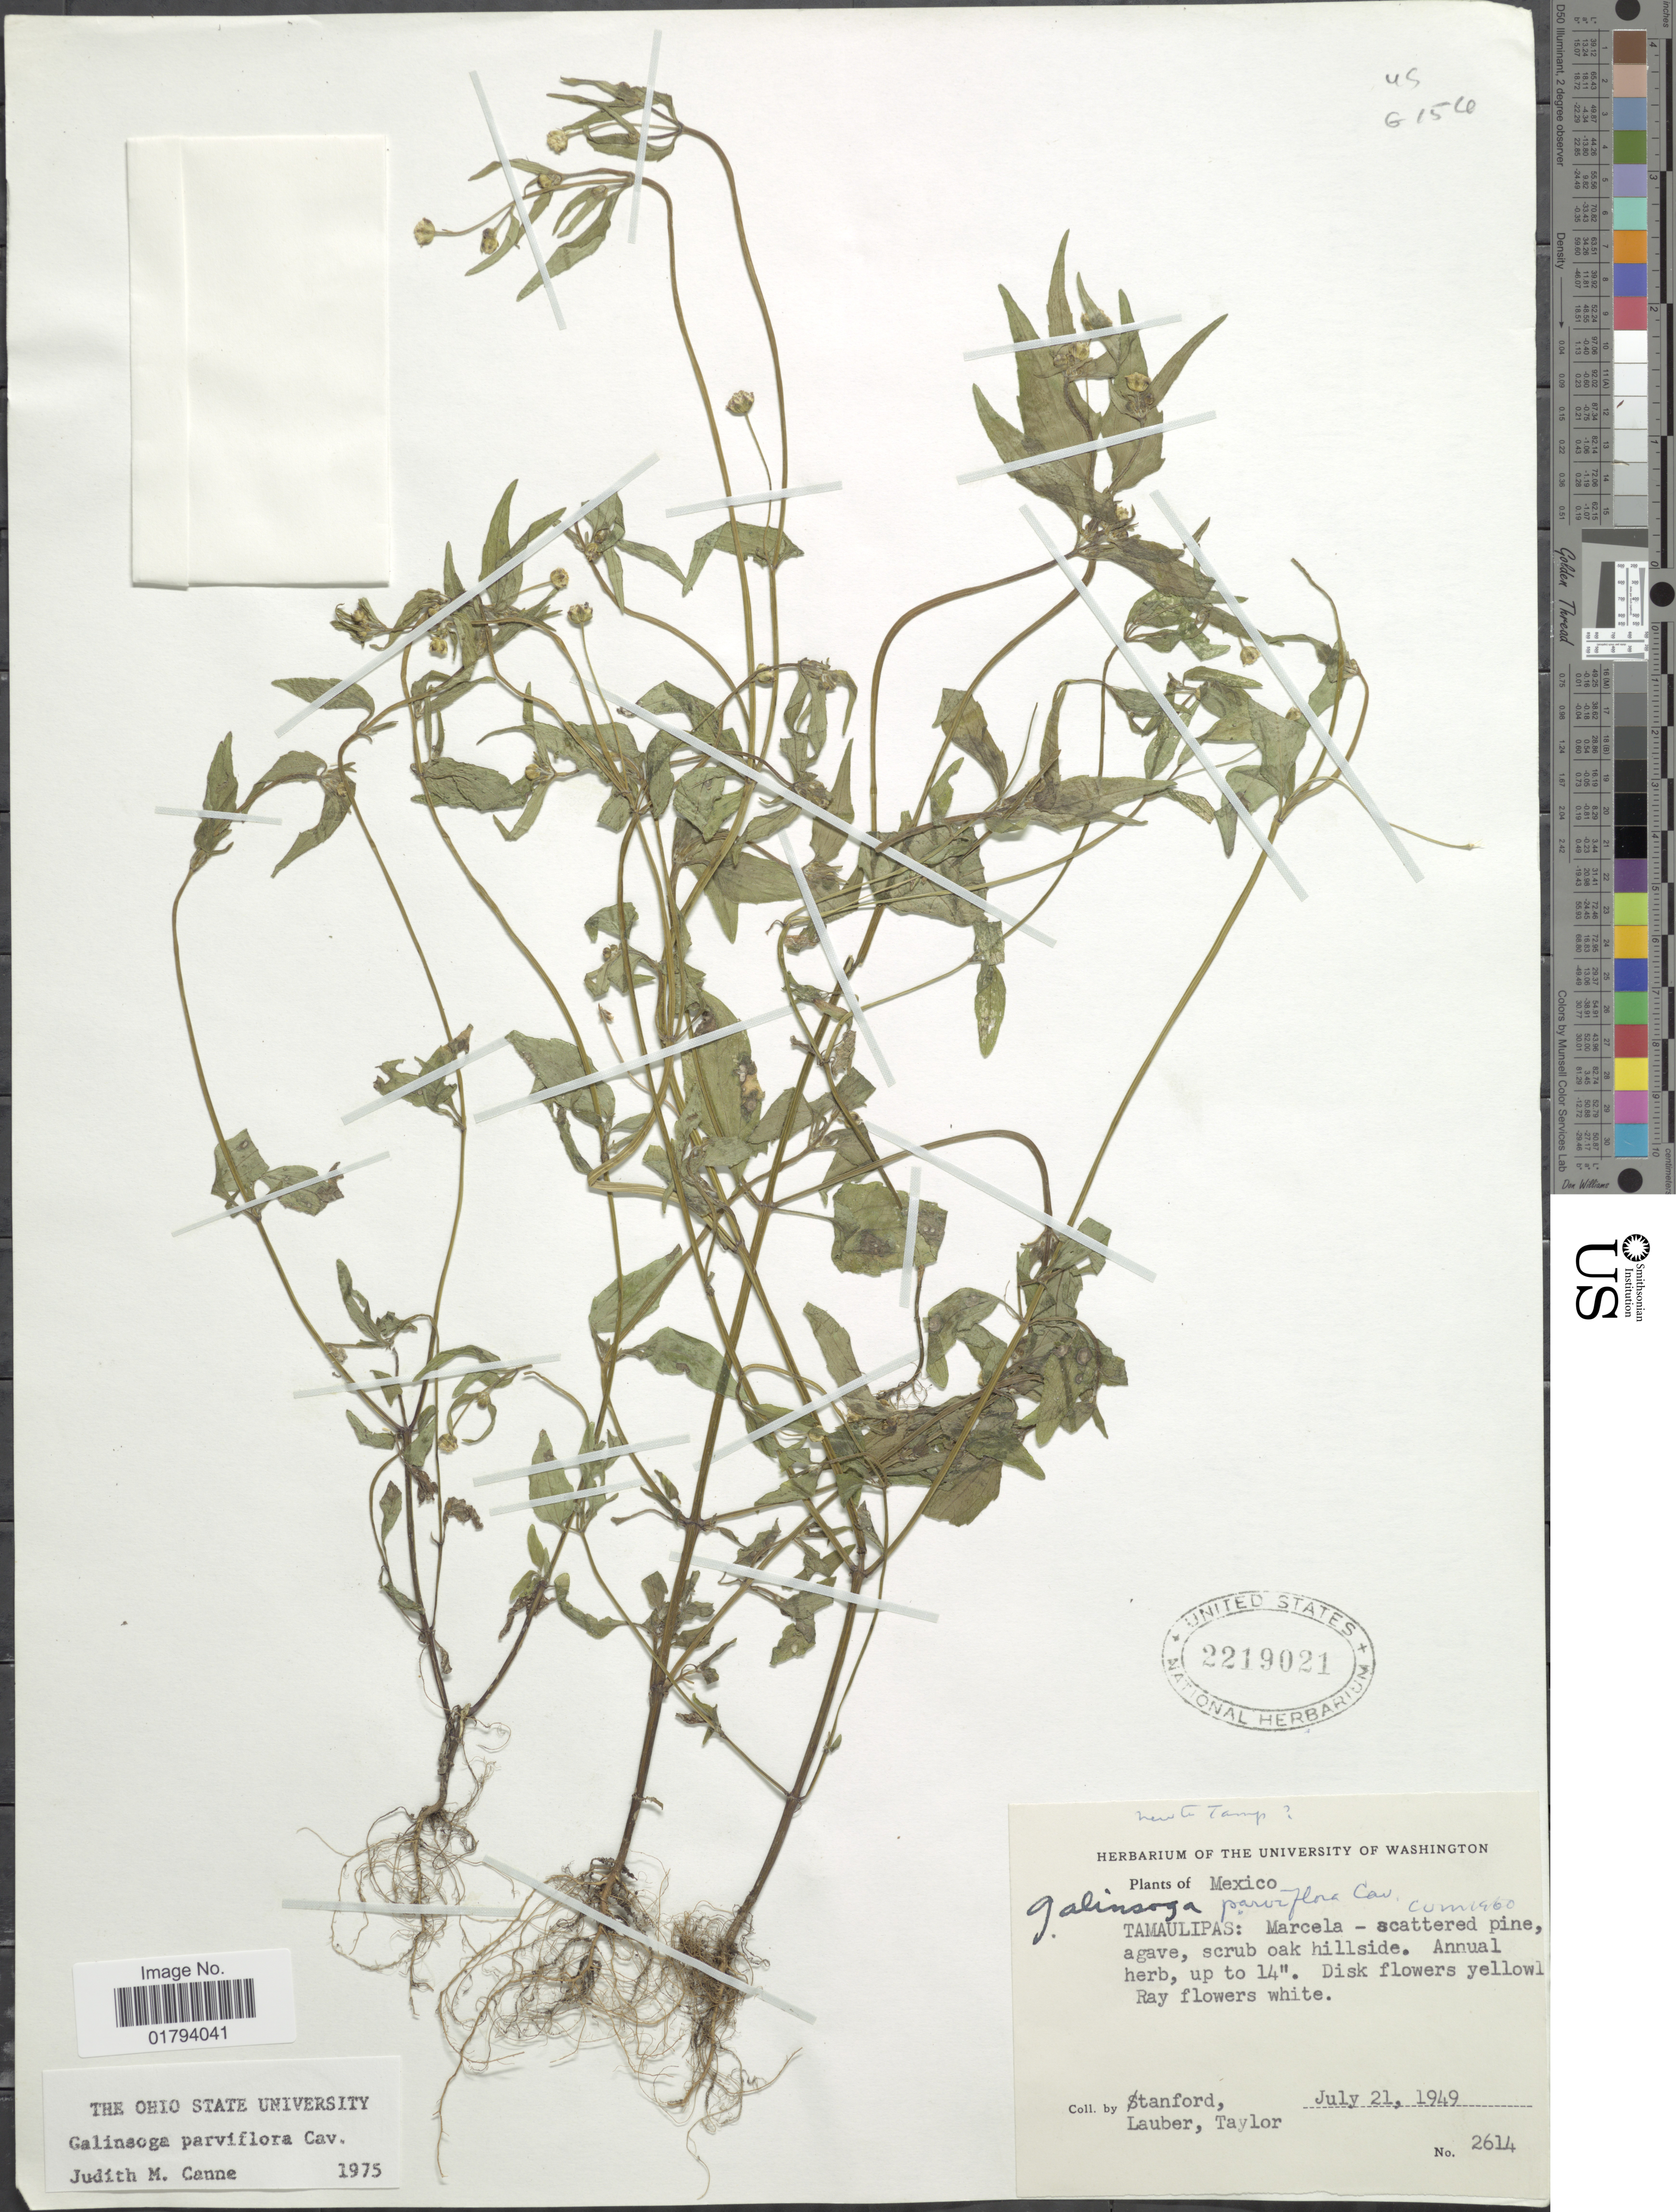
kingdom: Plantae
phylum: Tracheophyta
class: Magnoliopsida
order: Asterales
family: Asteraceae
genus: Galinsoga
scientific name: Galinsoga parviflora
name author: Cav.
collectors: -. Stanford, Lauber, -- & -- Taylor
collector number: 2614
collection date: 1949-07-21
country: Mexico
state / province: Tamaulipas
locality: Marcela, scrub oak hillside.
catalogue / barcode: US 2219021